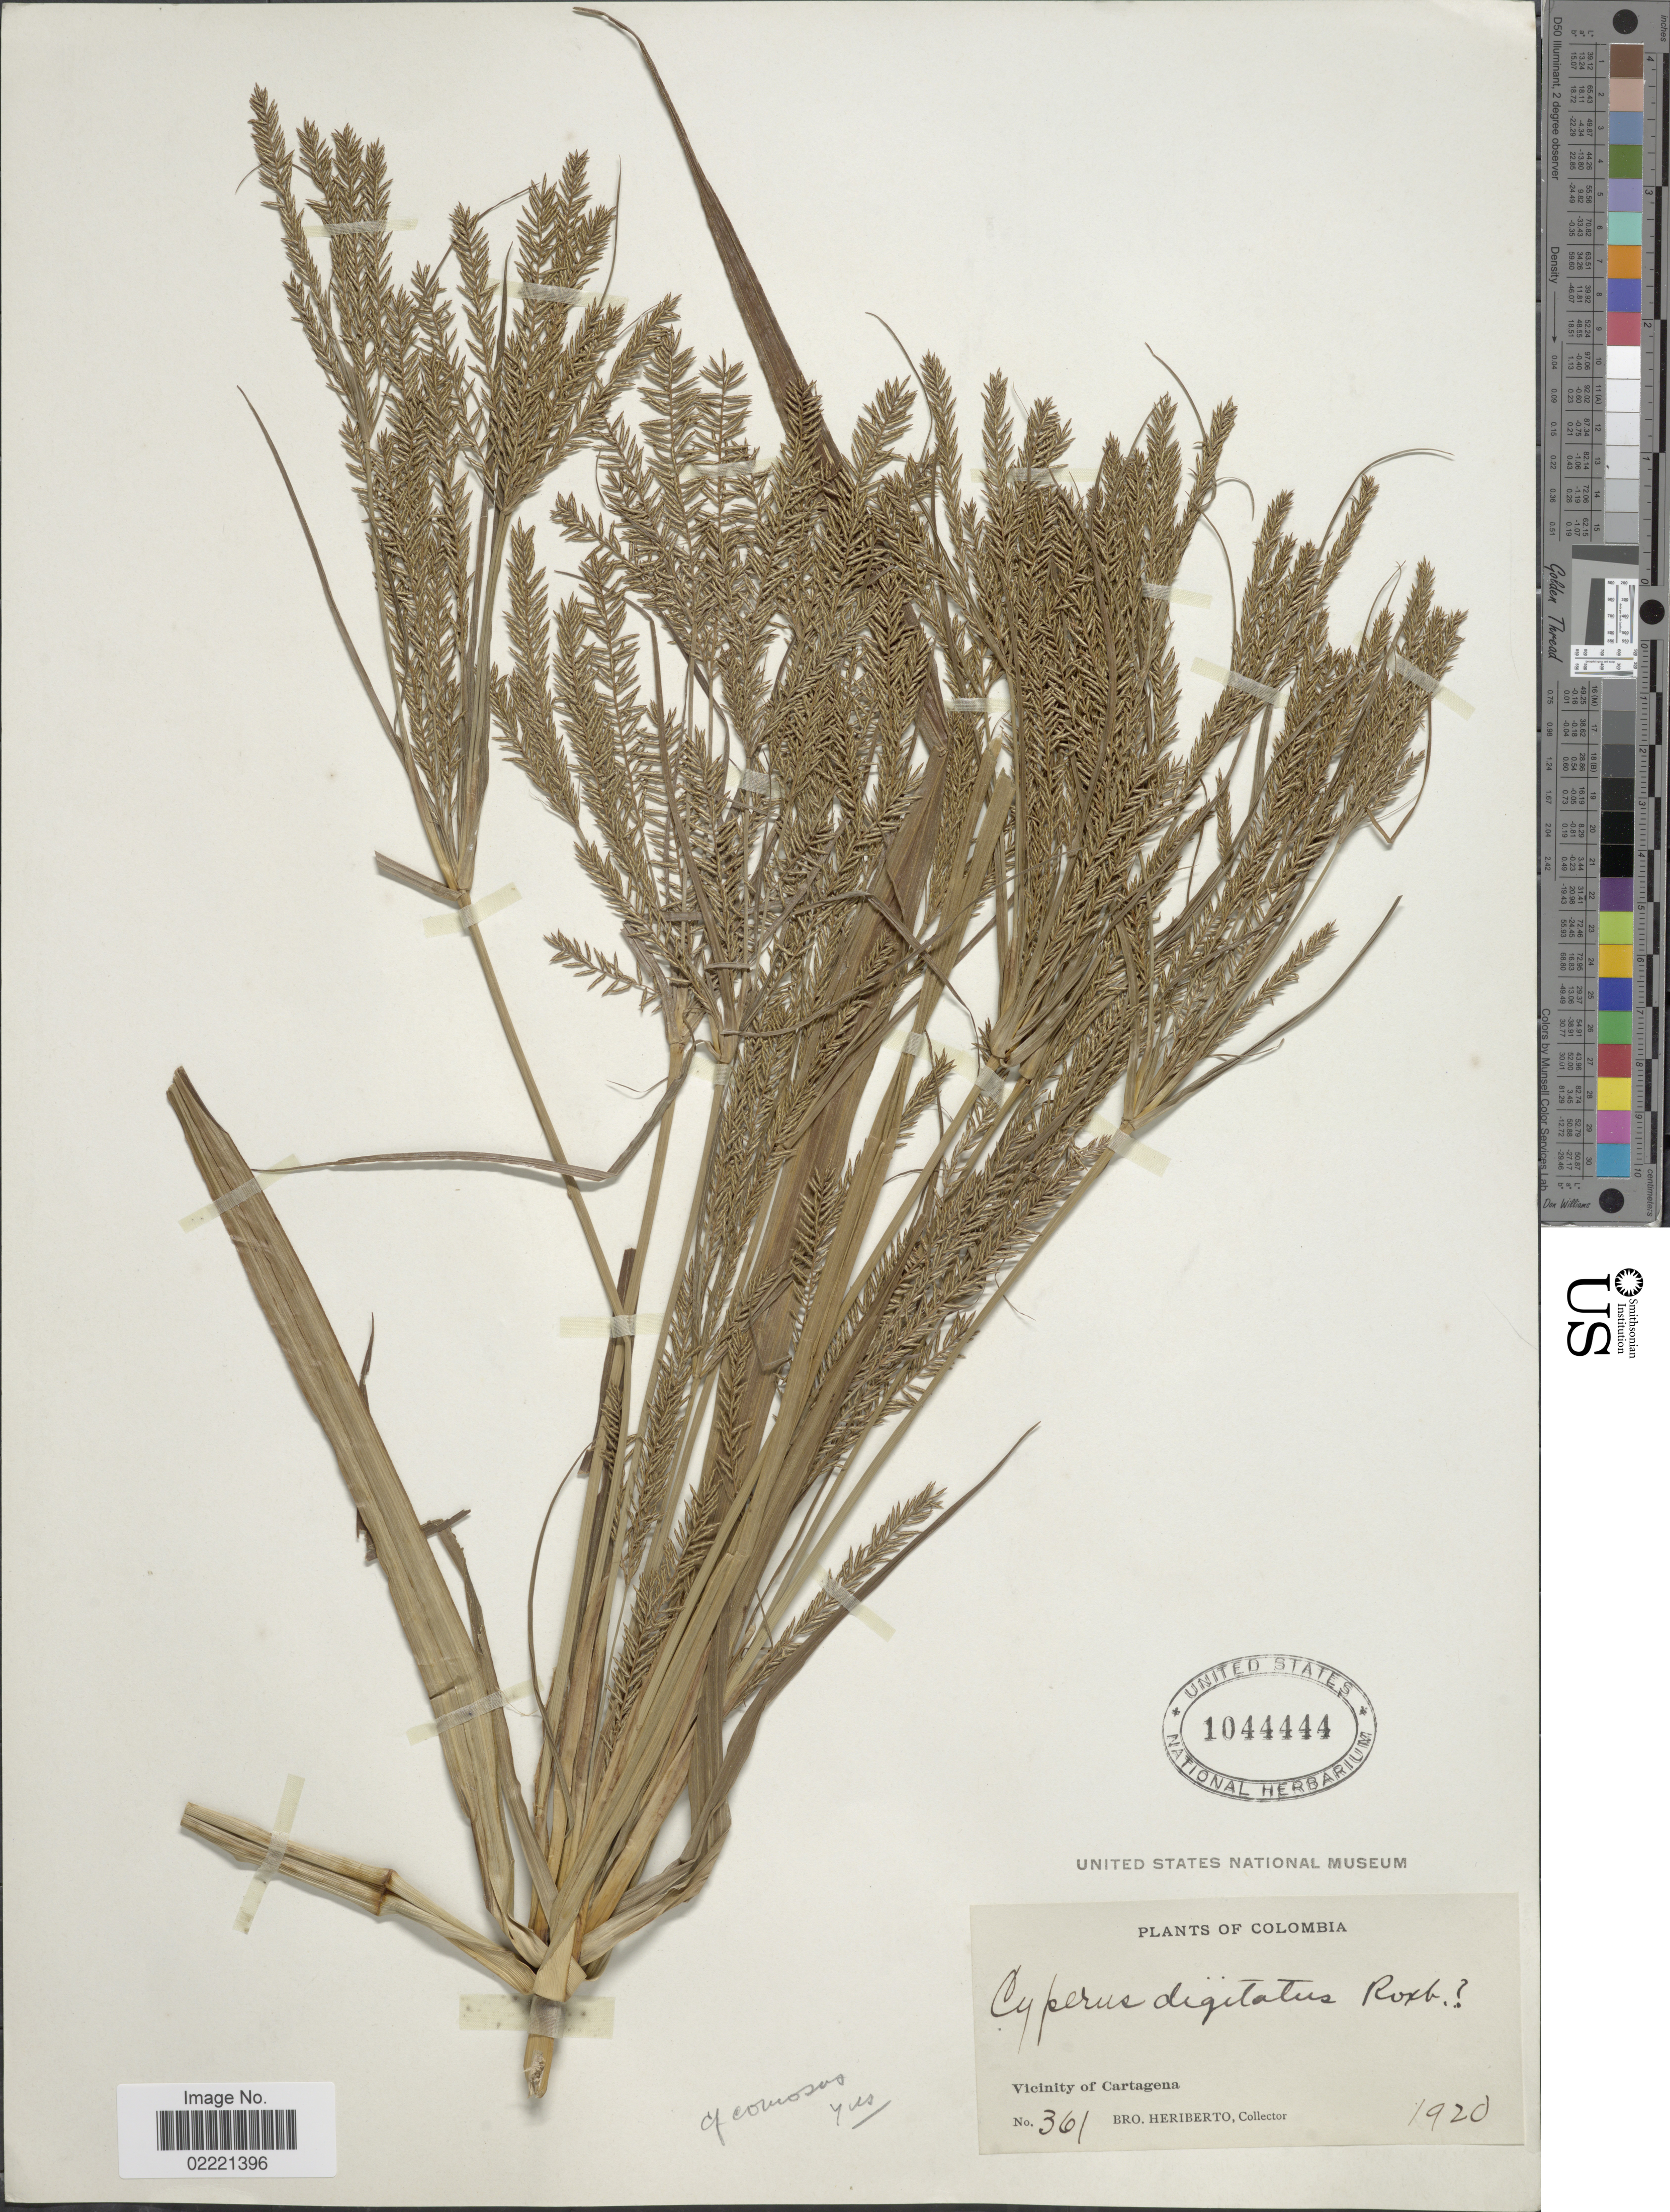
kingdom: Plantae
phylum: Tracheophyta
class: Liliopsida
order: Poales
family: Cyperaceae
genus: Cyperus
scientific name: Cyperus digitatus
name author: Roxb.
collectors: B. Heriberto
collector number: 361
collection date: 1920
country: Colombia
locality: Vicinity of Cartagena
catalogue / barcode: US 1044444